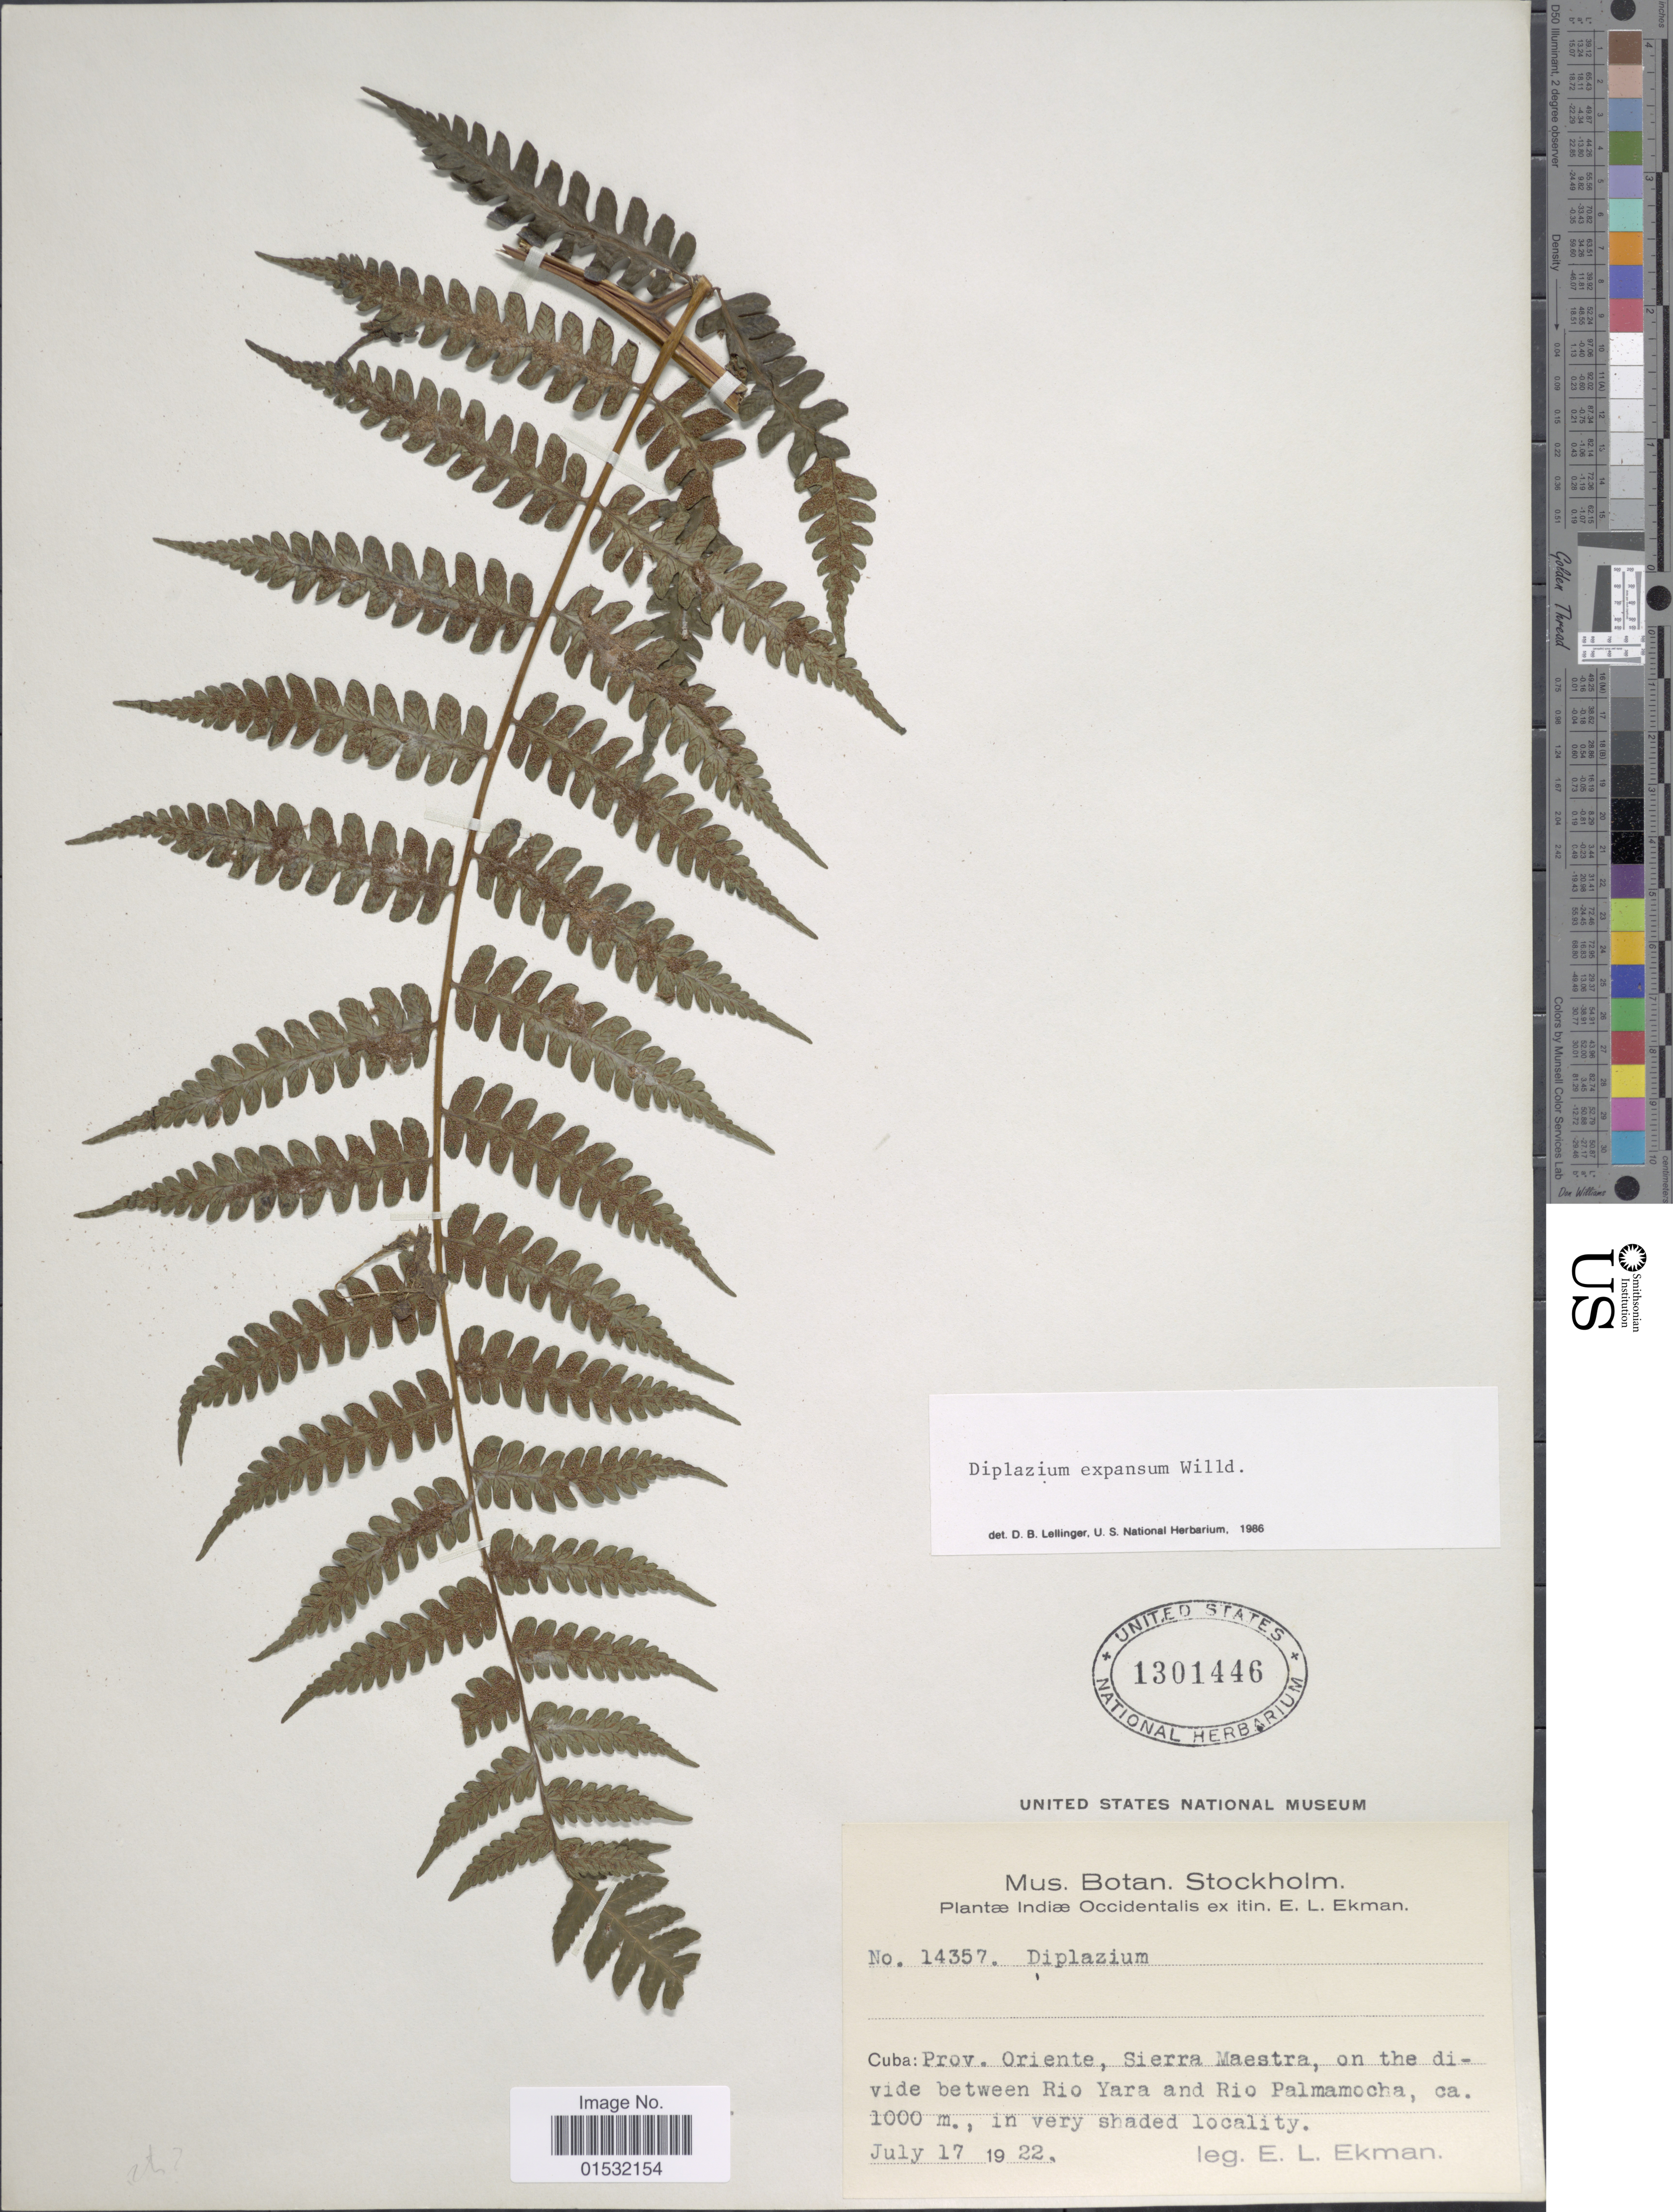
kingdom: Plantae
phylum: Tracheophyta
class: Polypodiopsida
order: Polypodiales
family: Athyriaceae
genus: Diplazium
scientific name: Diplazium expansum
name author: Willd.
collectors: E. L. Ekman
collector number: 14357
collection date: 1922-07-17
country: Cuba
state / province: Oriente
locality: Sierra Maestra, on the divide between Rio Yara and Rio Palmamocha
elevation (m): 1000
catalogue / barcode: US 1301446